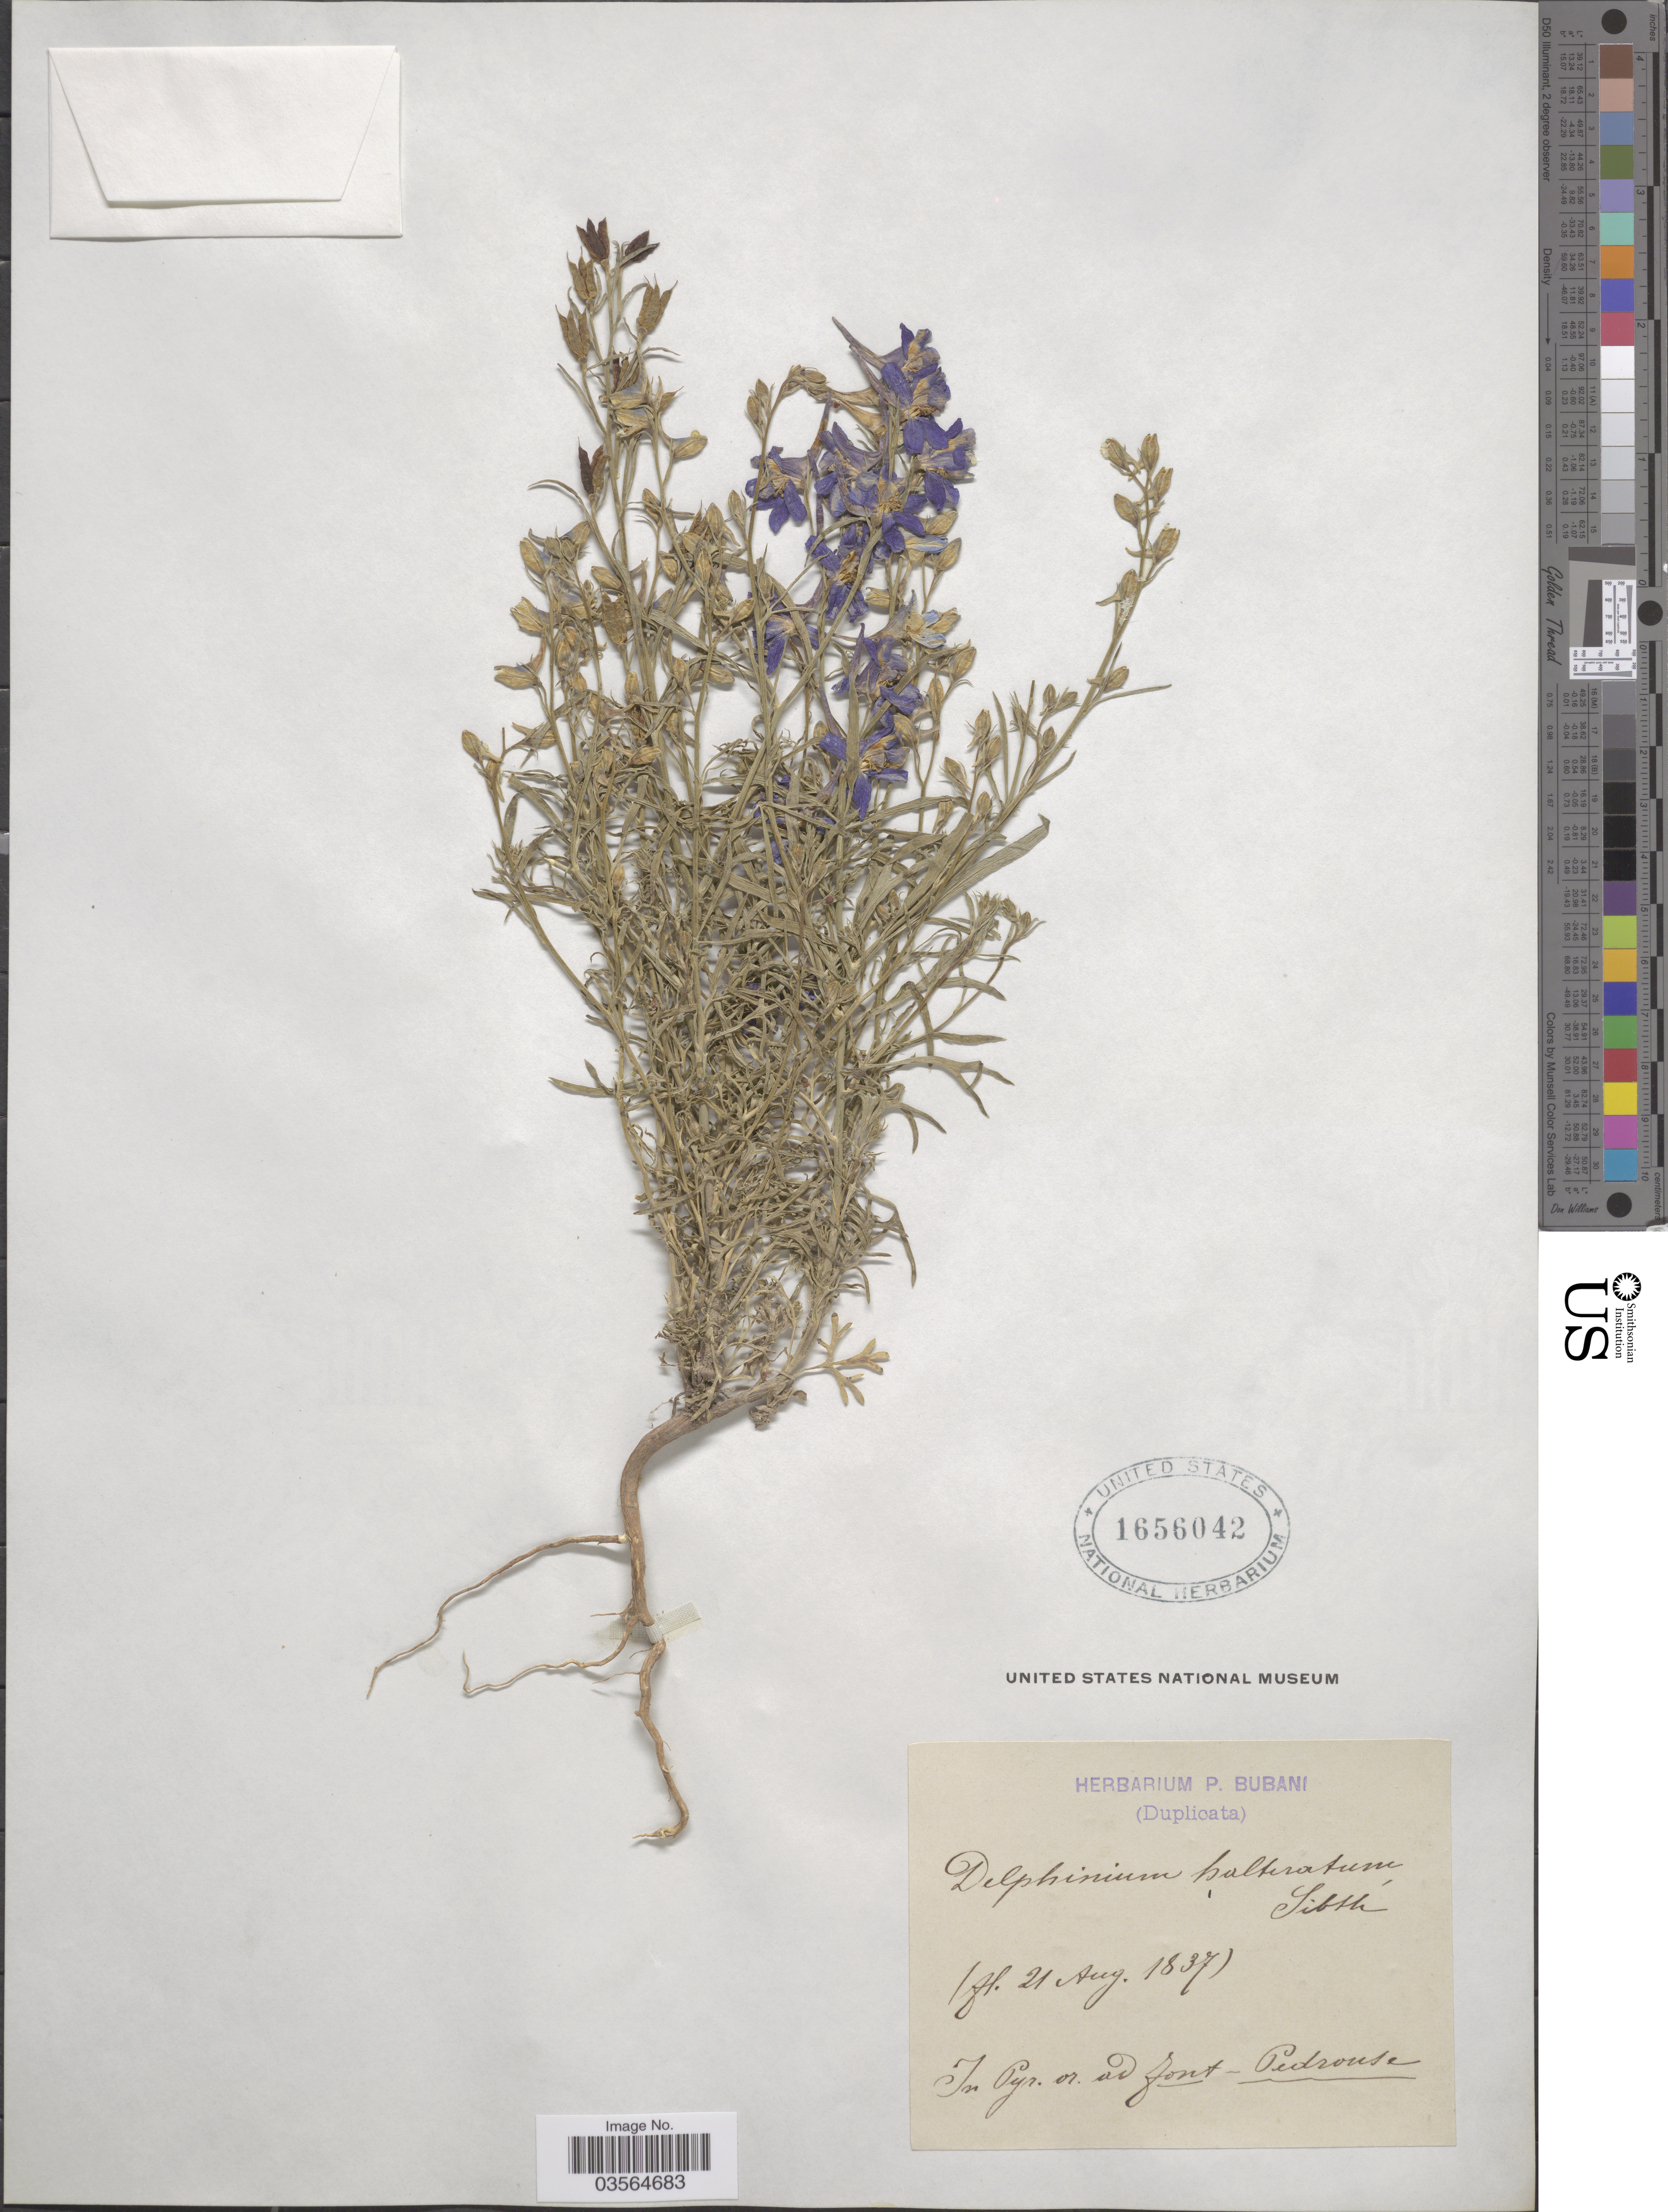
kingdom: Plantae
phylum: Tracheophyta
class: Magnoliopsida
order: Ranunculales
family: Ranunculaceae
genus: Delphinium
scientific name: Delphinium verdunense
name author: Balb.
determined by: Du Pasquier, P.-E.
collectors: ex herb. P. Bubani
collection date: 1837-08-21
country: France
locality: In Pyr. or. ad Font - Pedrouse.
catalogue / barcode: US 1656042